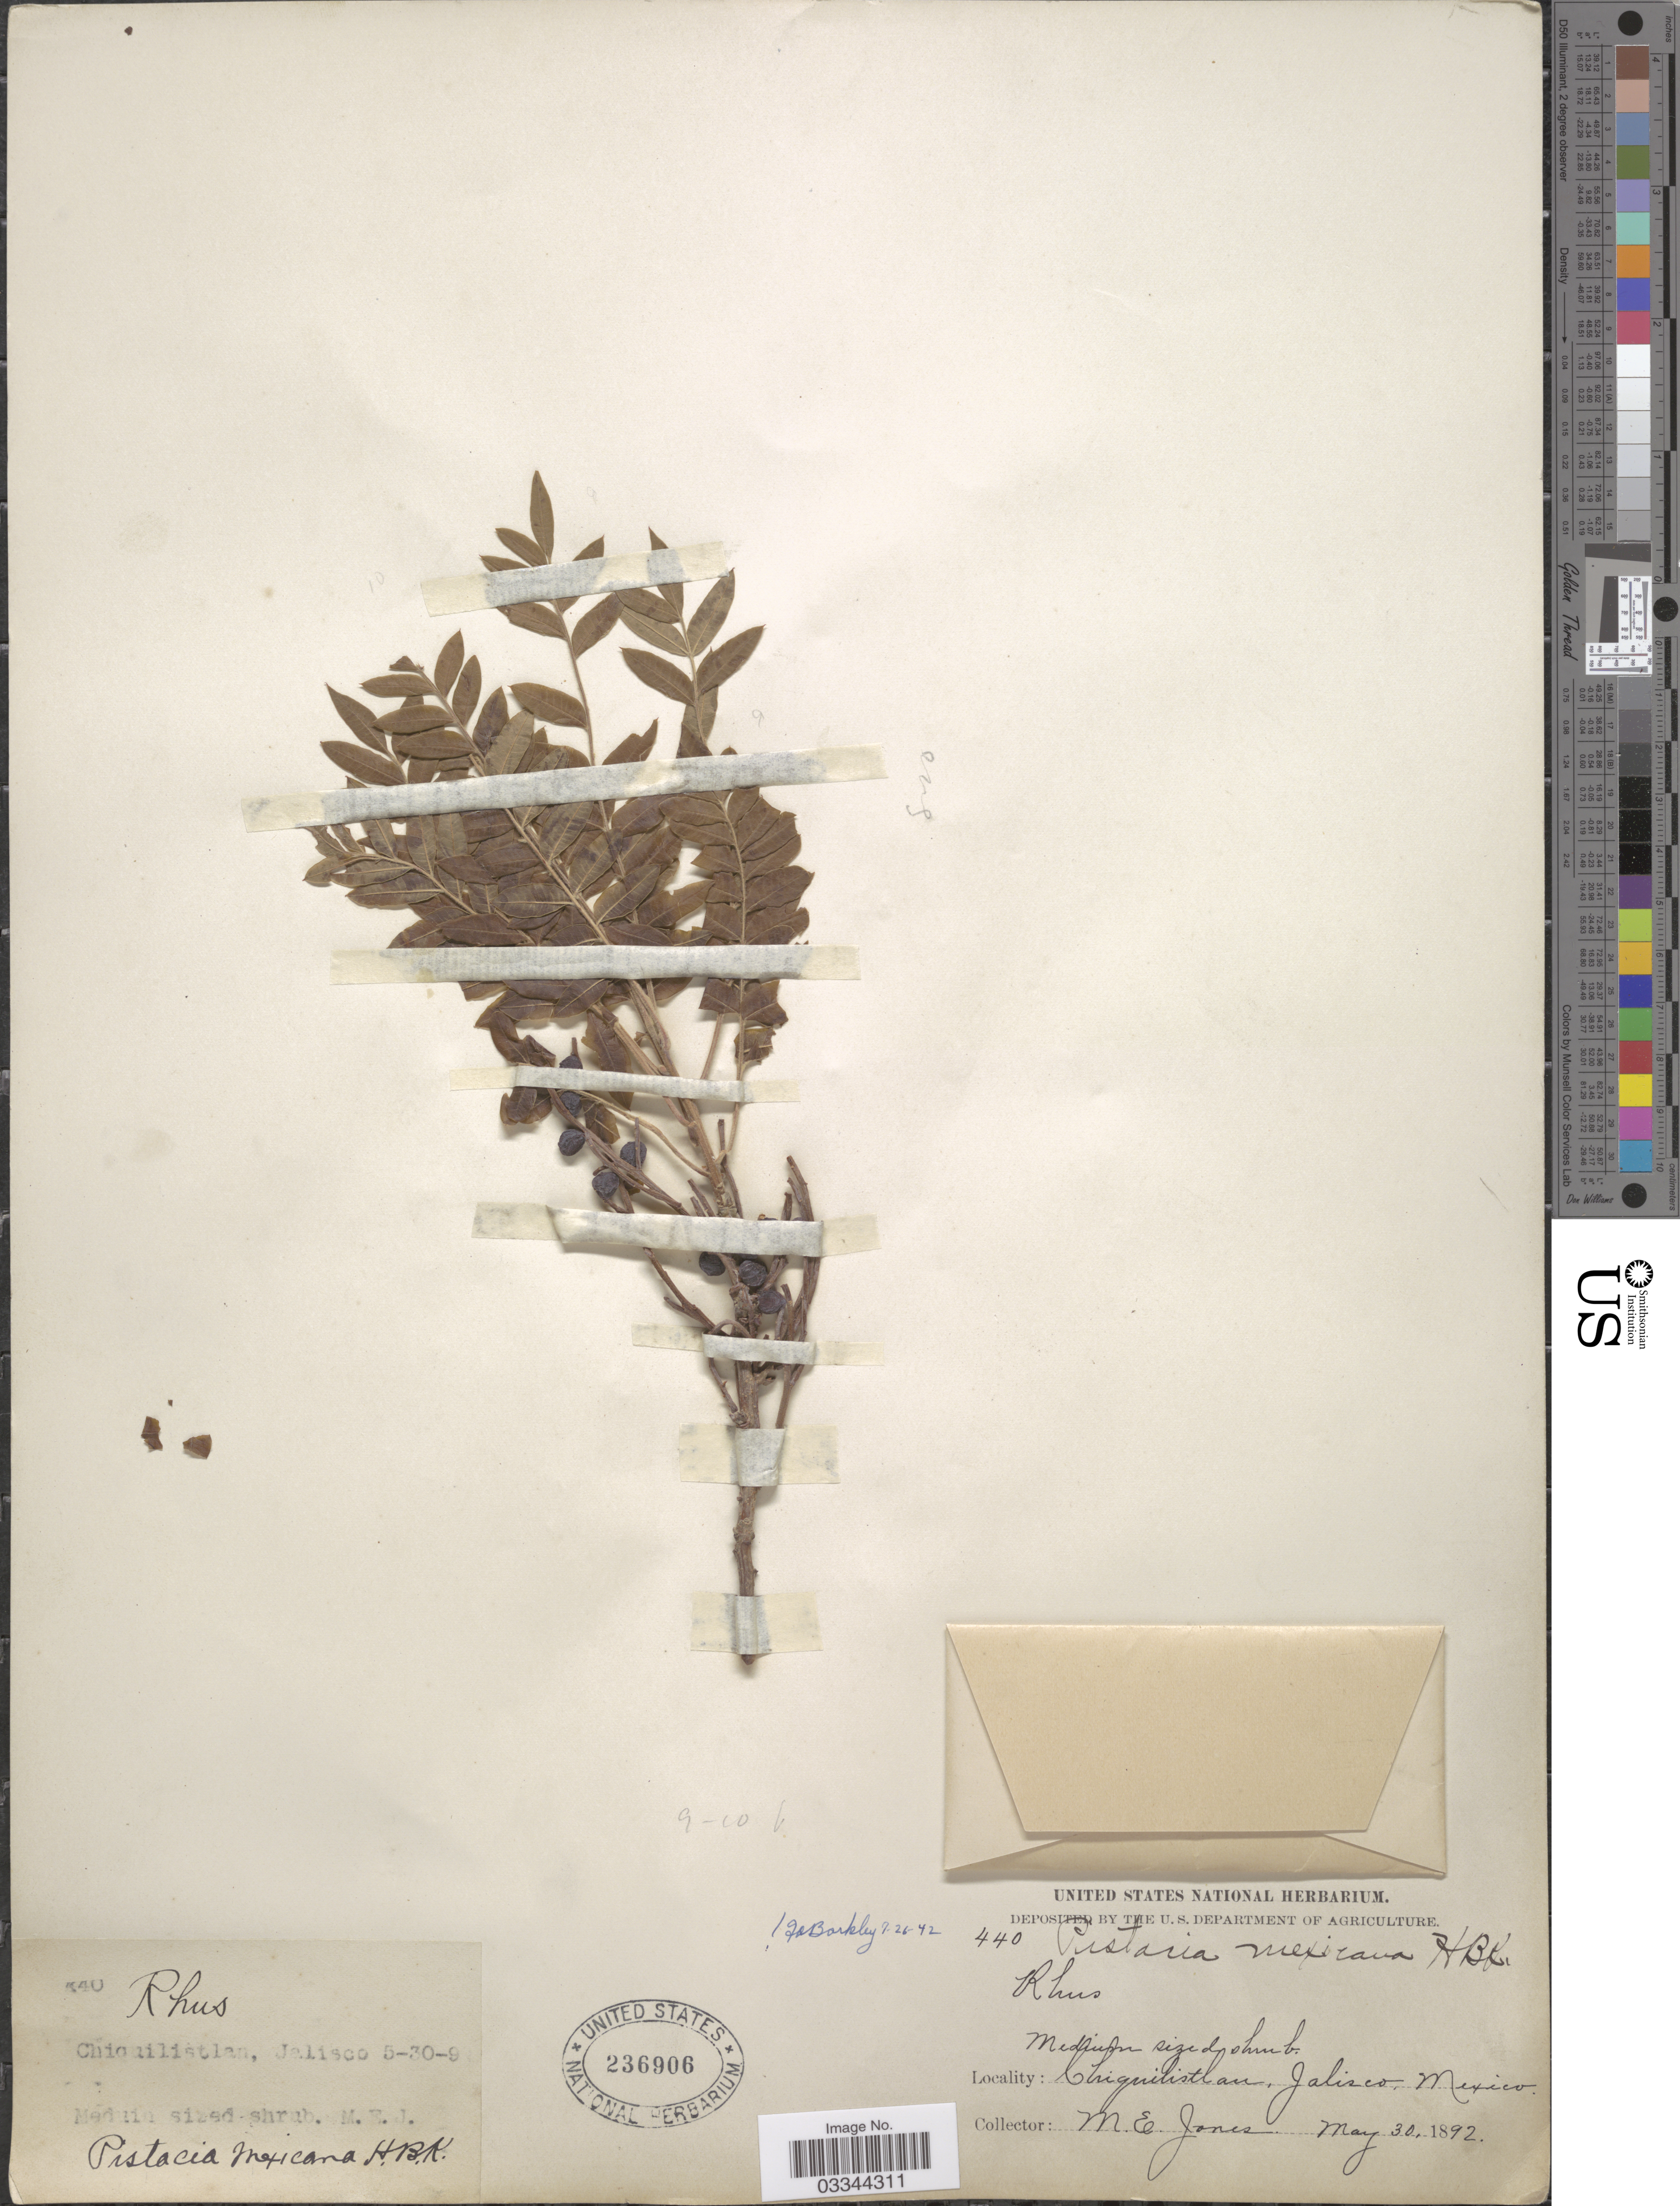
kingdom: Plantae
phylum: Tracheophyta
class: Magnoliopsida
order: Sapindales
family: Anacardiaceae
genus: Pistacia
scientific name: Pistacia mexicana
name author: Kunth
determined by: Mitchell, J. D.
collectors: M. E. Jones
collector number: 440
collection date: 1892-05-30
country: Mexico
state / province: Jalisco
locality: Chiquilistlan.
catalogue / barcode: US 236906